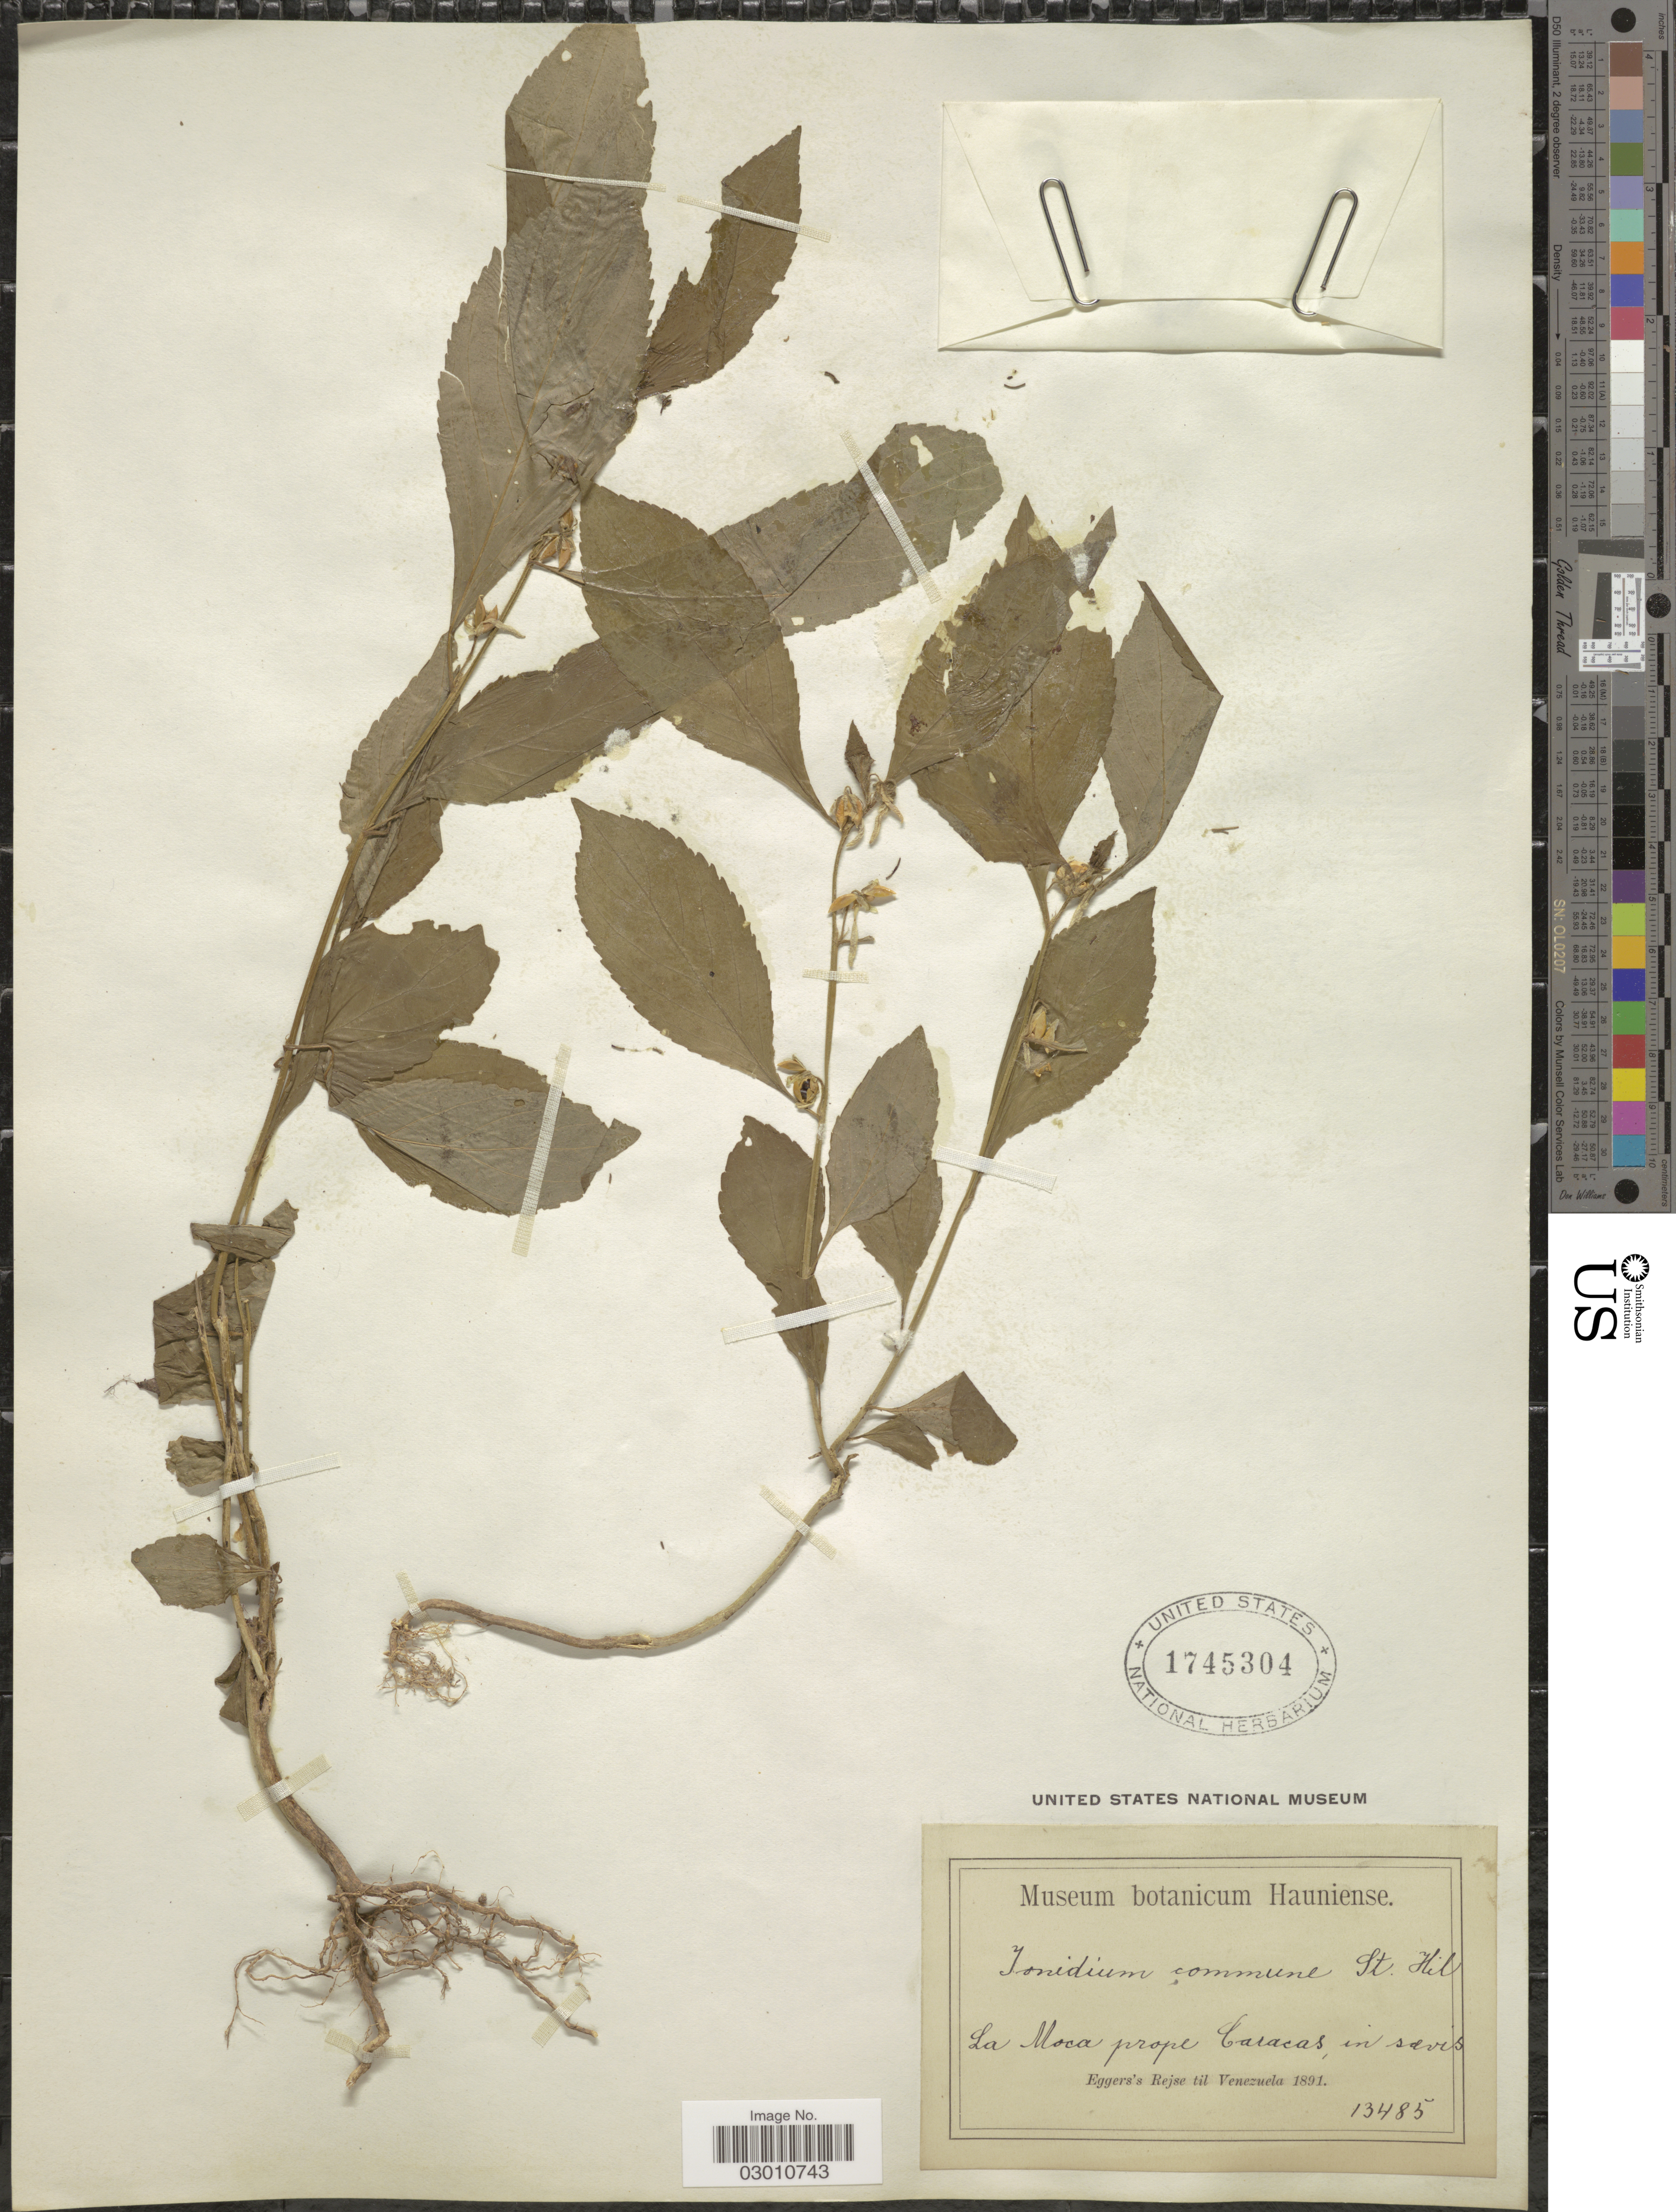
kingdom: Plantae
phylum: Tracheophyta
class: Magnoliopsida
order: Malpighiales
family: Violaceae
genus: Pombalia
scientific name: Pombalia communis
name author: (A. St.-Hil.) Paula-Souza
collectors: -. Eggers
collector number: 13485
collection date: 1891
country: Venezuela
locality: La Moca prope Caracas, in silvis.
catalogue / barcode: US 1745304